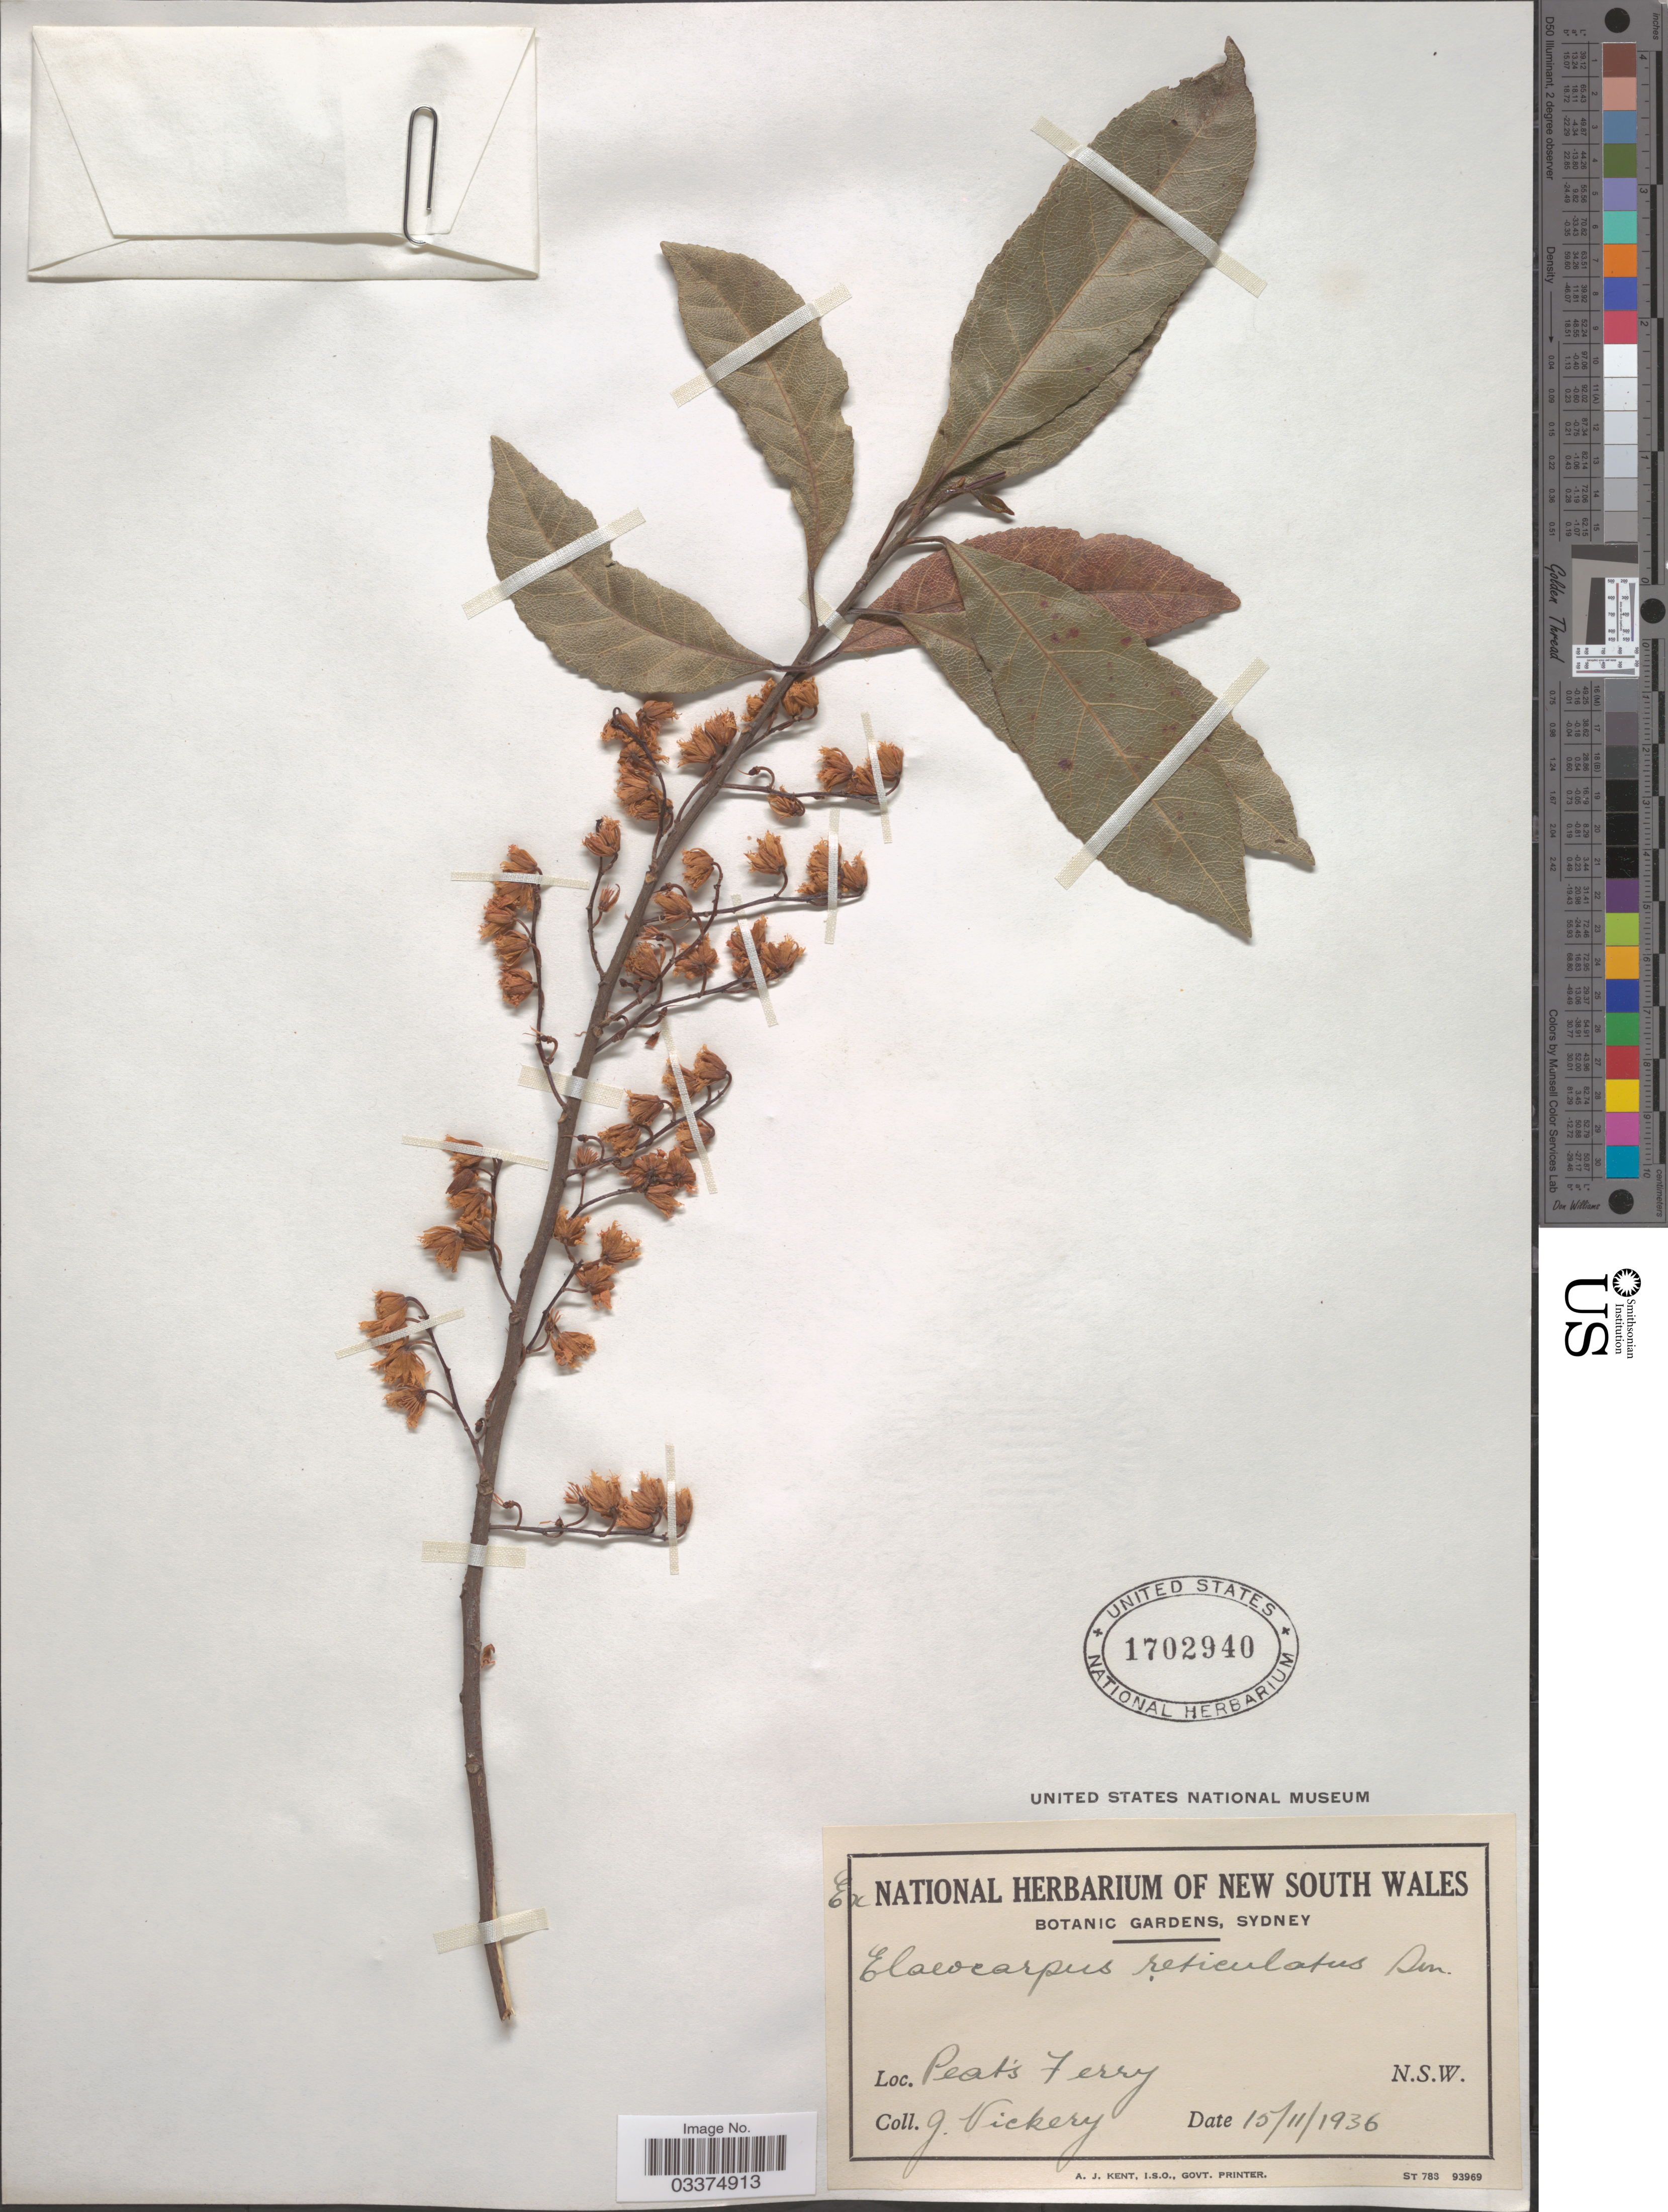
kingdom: Plantae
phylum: Tracheophyta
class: Magnoliopsida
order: Oxalidales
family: Elaeocarpaceae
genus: Elaeocarpus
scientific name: Elaeocarpus reticulatus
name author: Sm.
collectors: J. Vickery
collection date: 1936-11-15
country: Australia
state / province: New South Wales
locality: Peat's Ferry.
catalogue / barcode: US 1702940